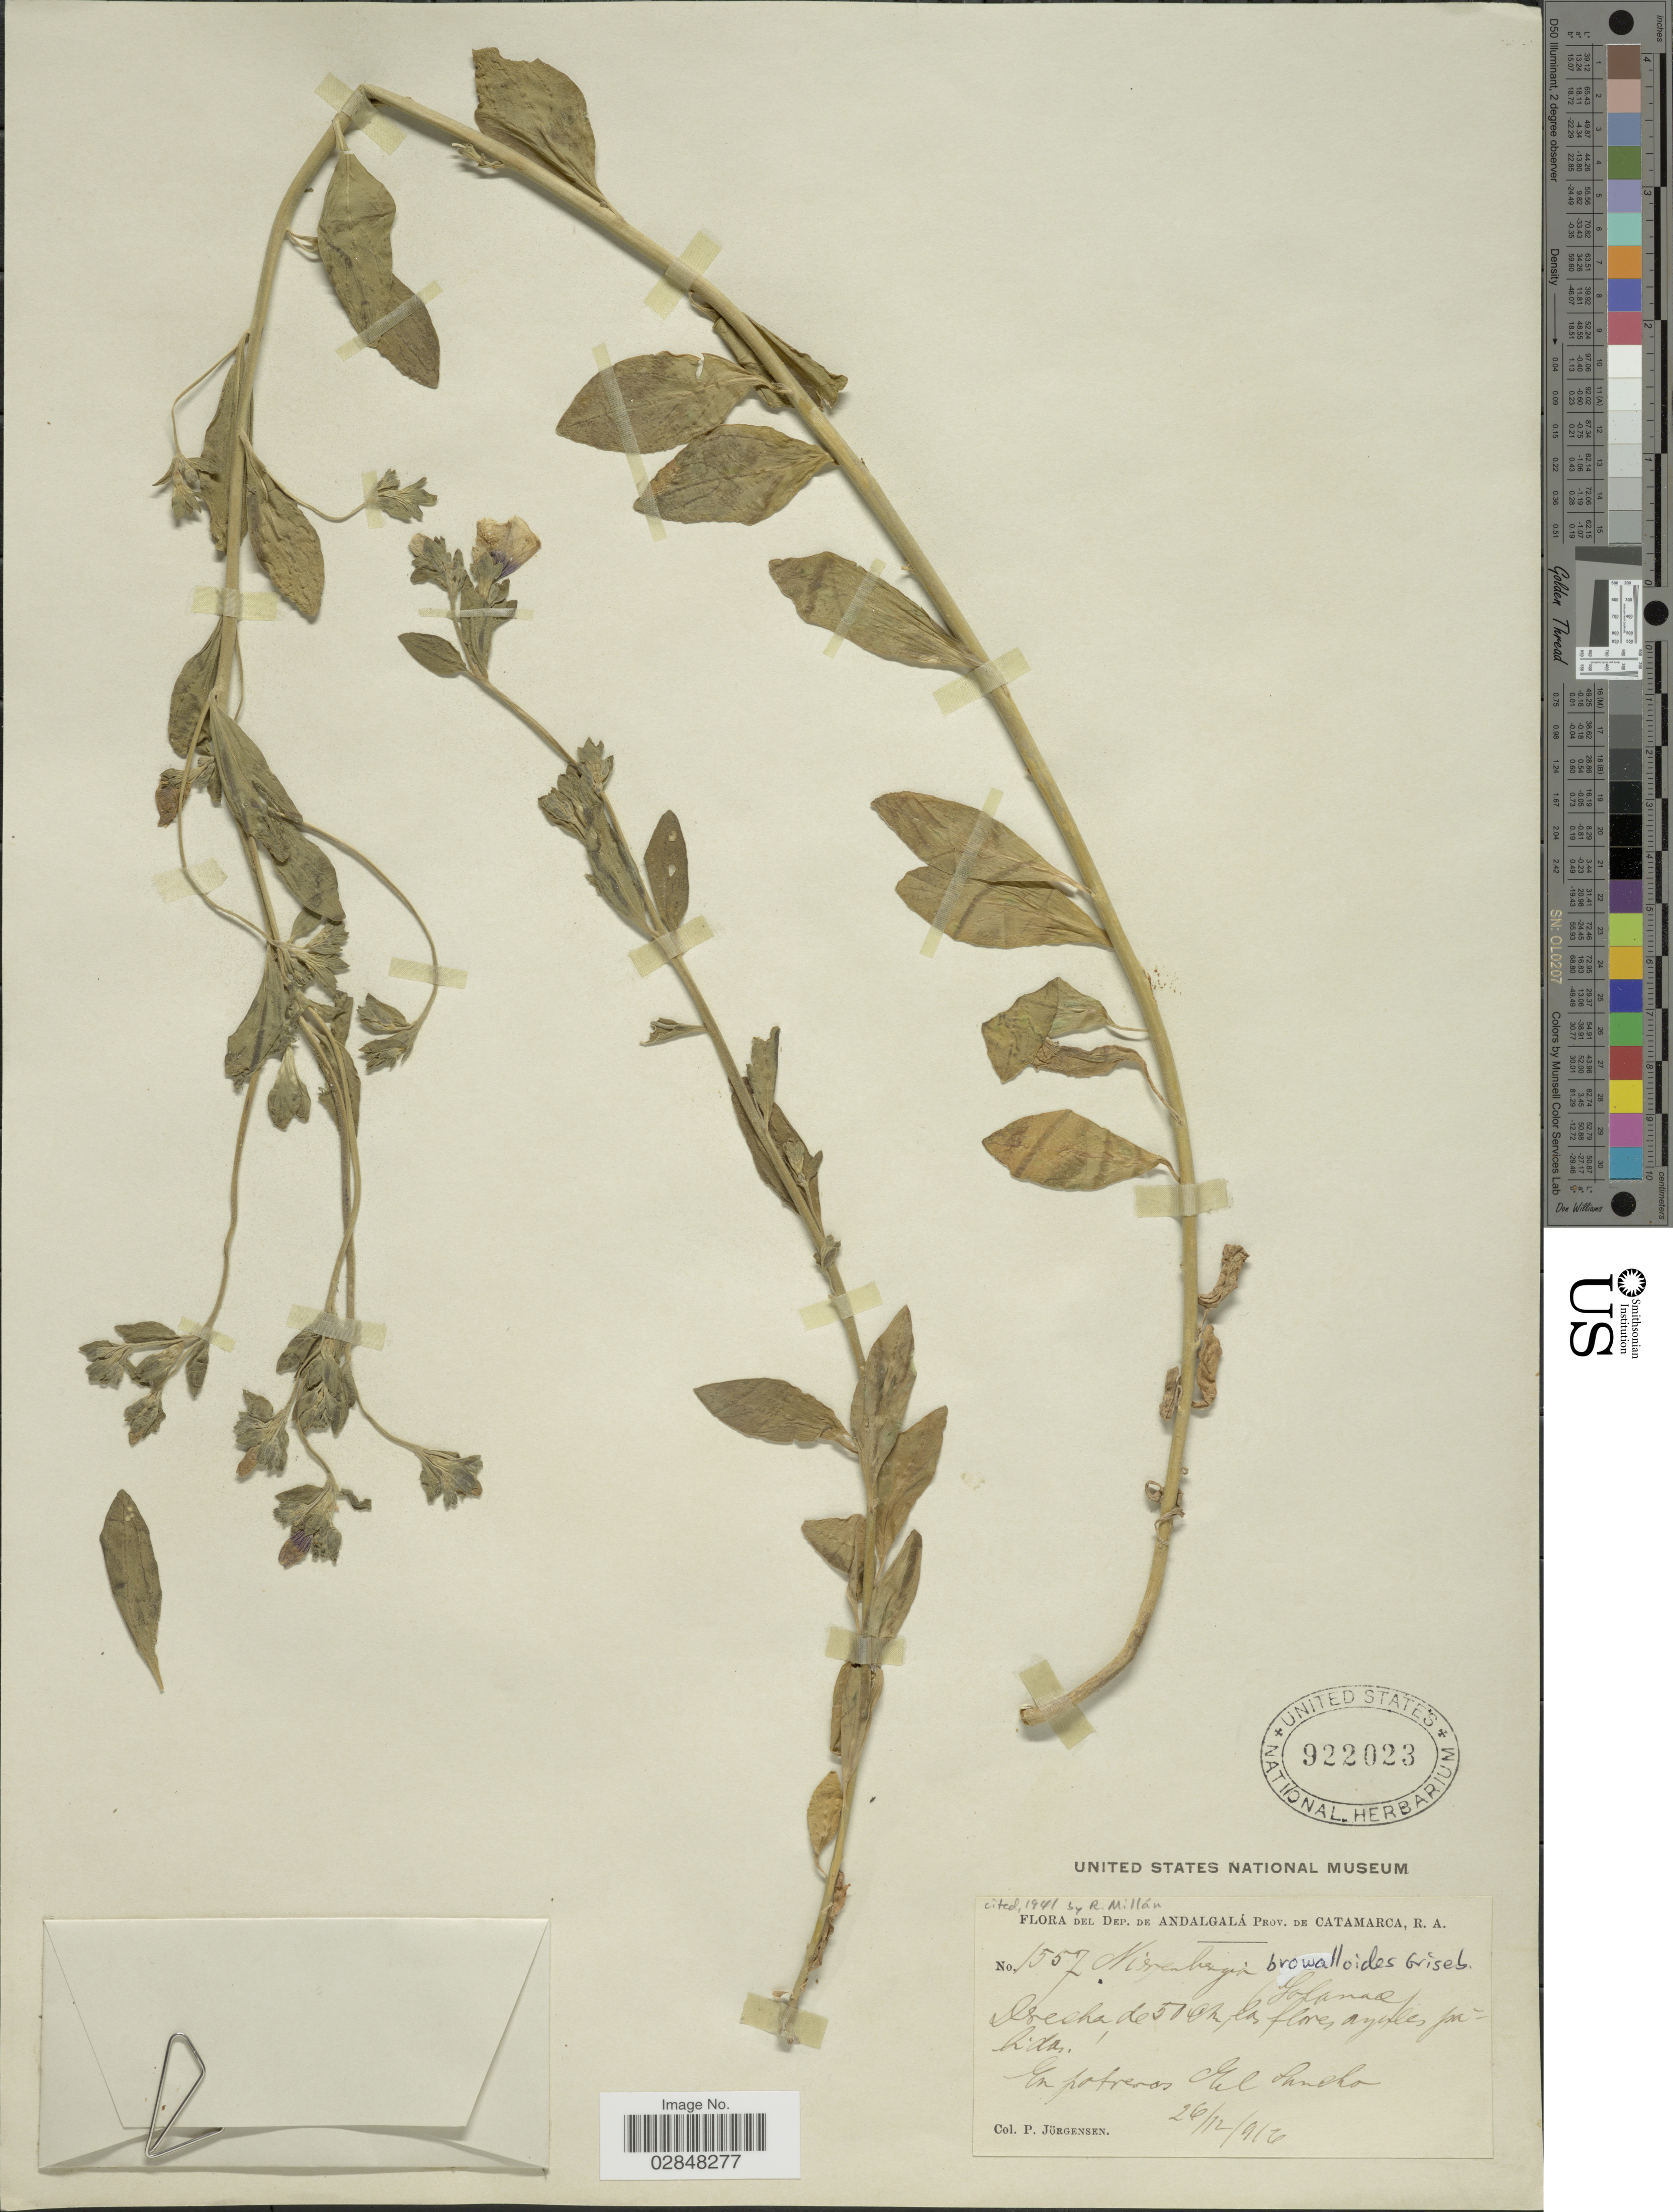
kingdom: Plantae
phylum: Tracheophyta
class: Magnoliopsida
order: Solanales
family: Solanaceae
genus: Nierembergia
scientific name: Nierembergia browallioides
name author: Griseb.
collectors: P. Jörgensen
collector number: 1557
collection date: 1916-12-26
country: Argentina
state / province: Catamarca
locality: Dep. de Andalgalá. En potreros El suncho.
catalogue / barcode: US 922023